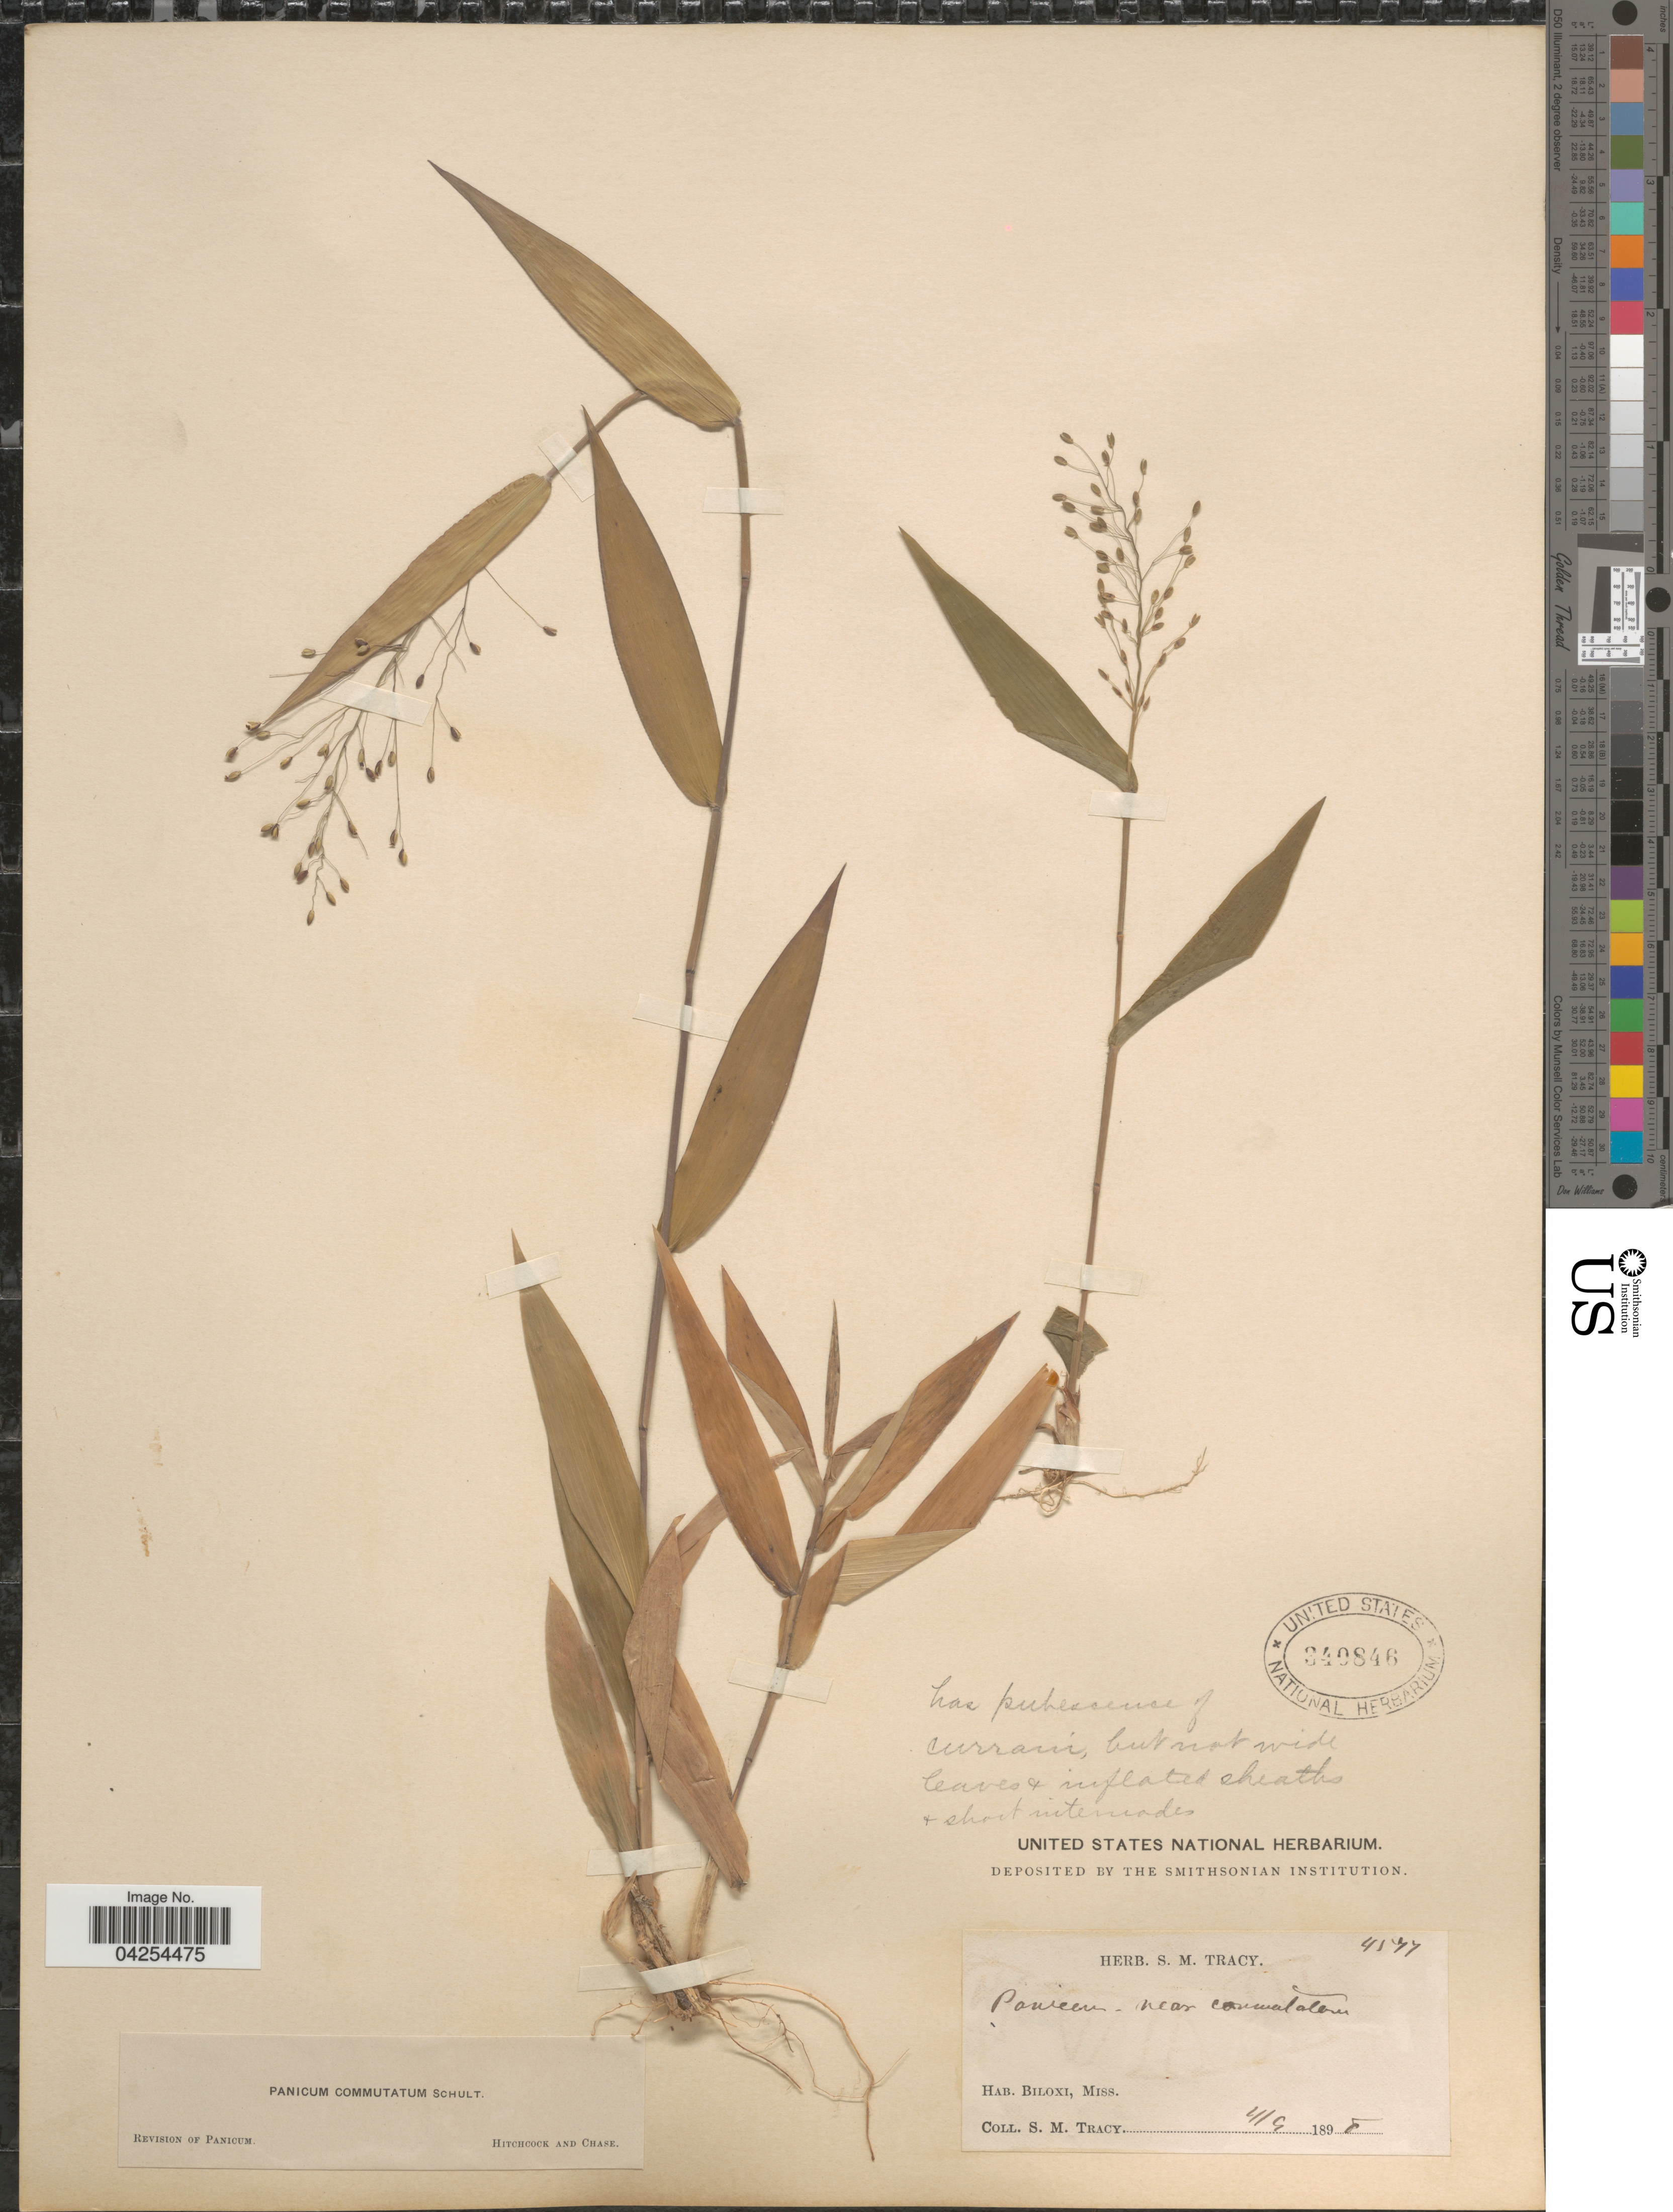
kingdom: Plantae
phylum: Tracheophyta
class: Liliopsida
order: Poales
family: Poaceae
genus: Dichanthelium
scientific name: Dichanthelium commutatum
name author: (Schult.) Gould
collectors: S. M. Tracy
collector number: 4577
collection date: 1895-04-09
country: United States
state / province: Mississippi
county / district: Harrison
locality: Biloxi.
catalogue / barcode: US 340846